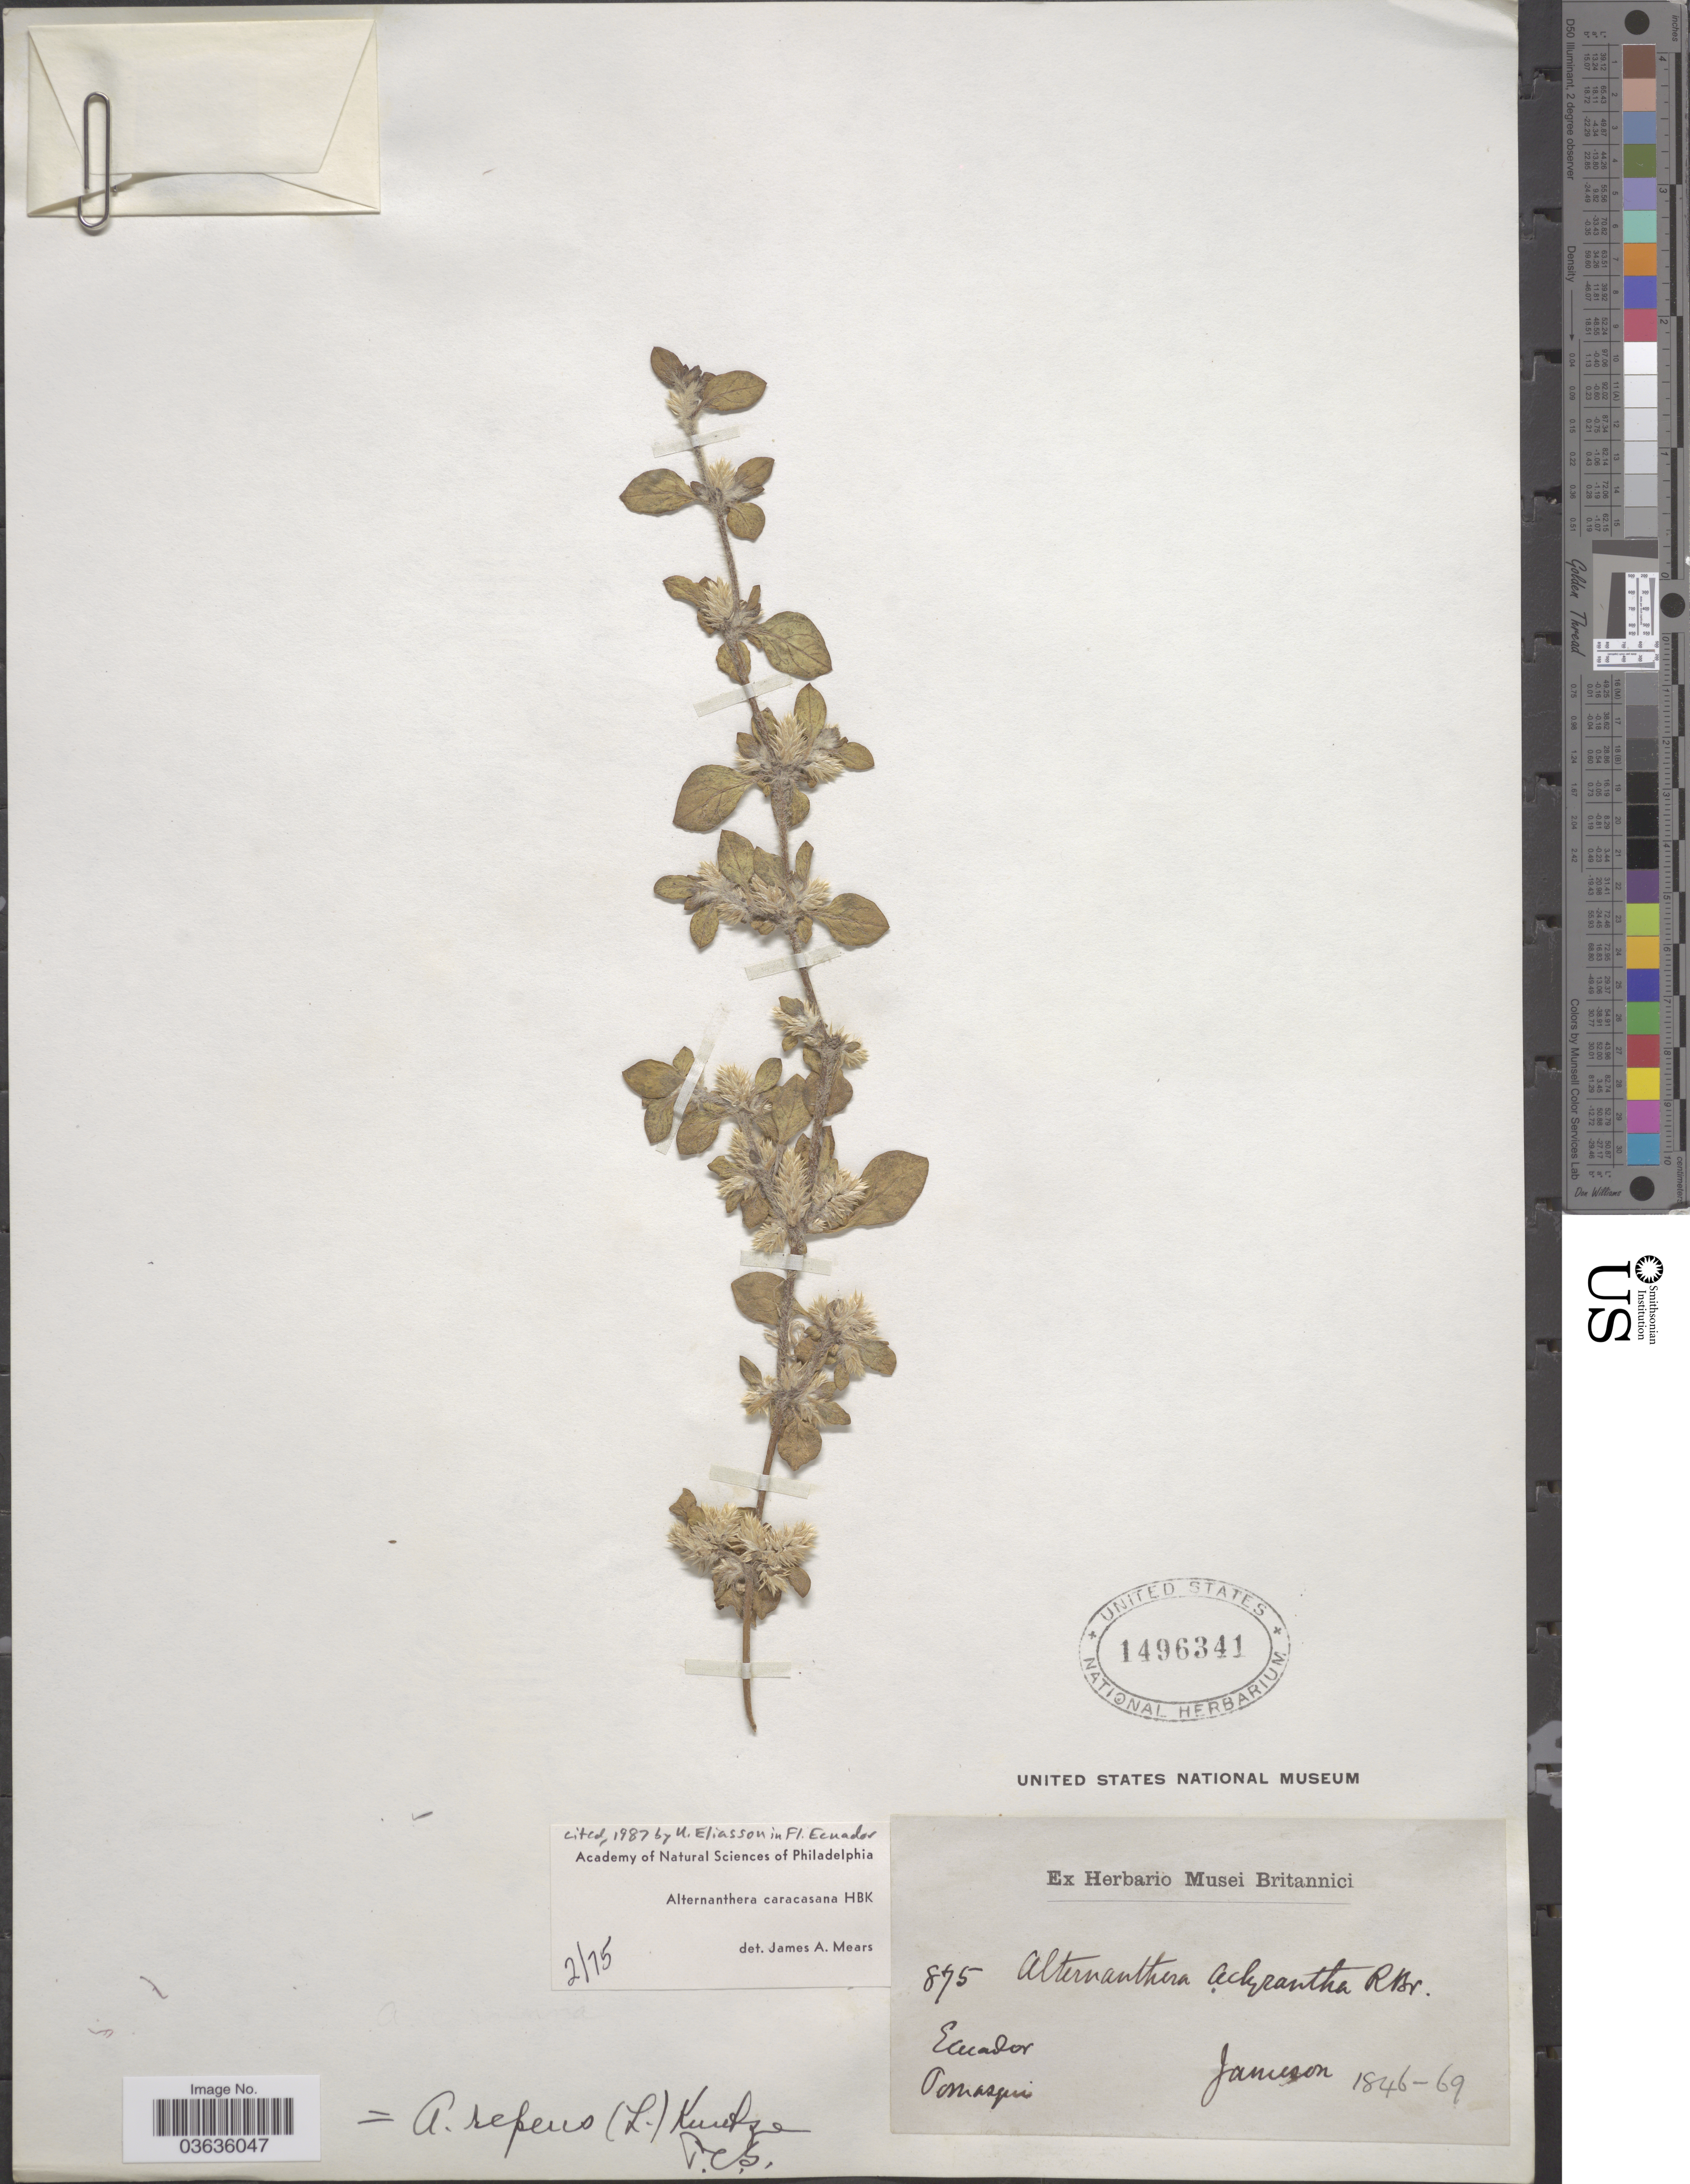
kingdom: Plantae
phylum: Tracheophyta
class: Magnoliopsida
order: Caryophyllales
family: Amaranthaceae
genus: Alternanthera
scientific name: Alternanthera caracasana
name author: Kunth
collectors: -- Jameson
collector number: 875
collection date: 1846/1869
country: Ecuador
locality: Pomasqui.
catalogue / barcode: US 1496341